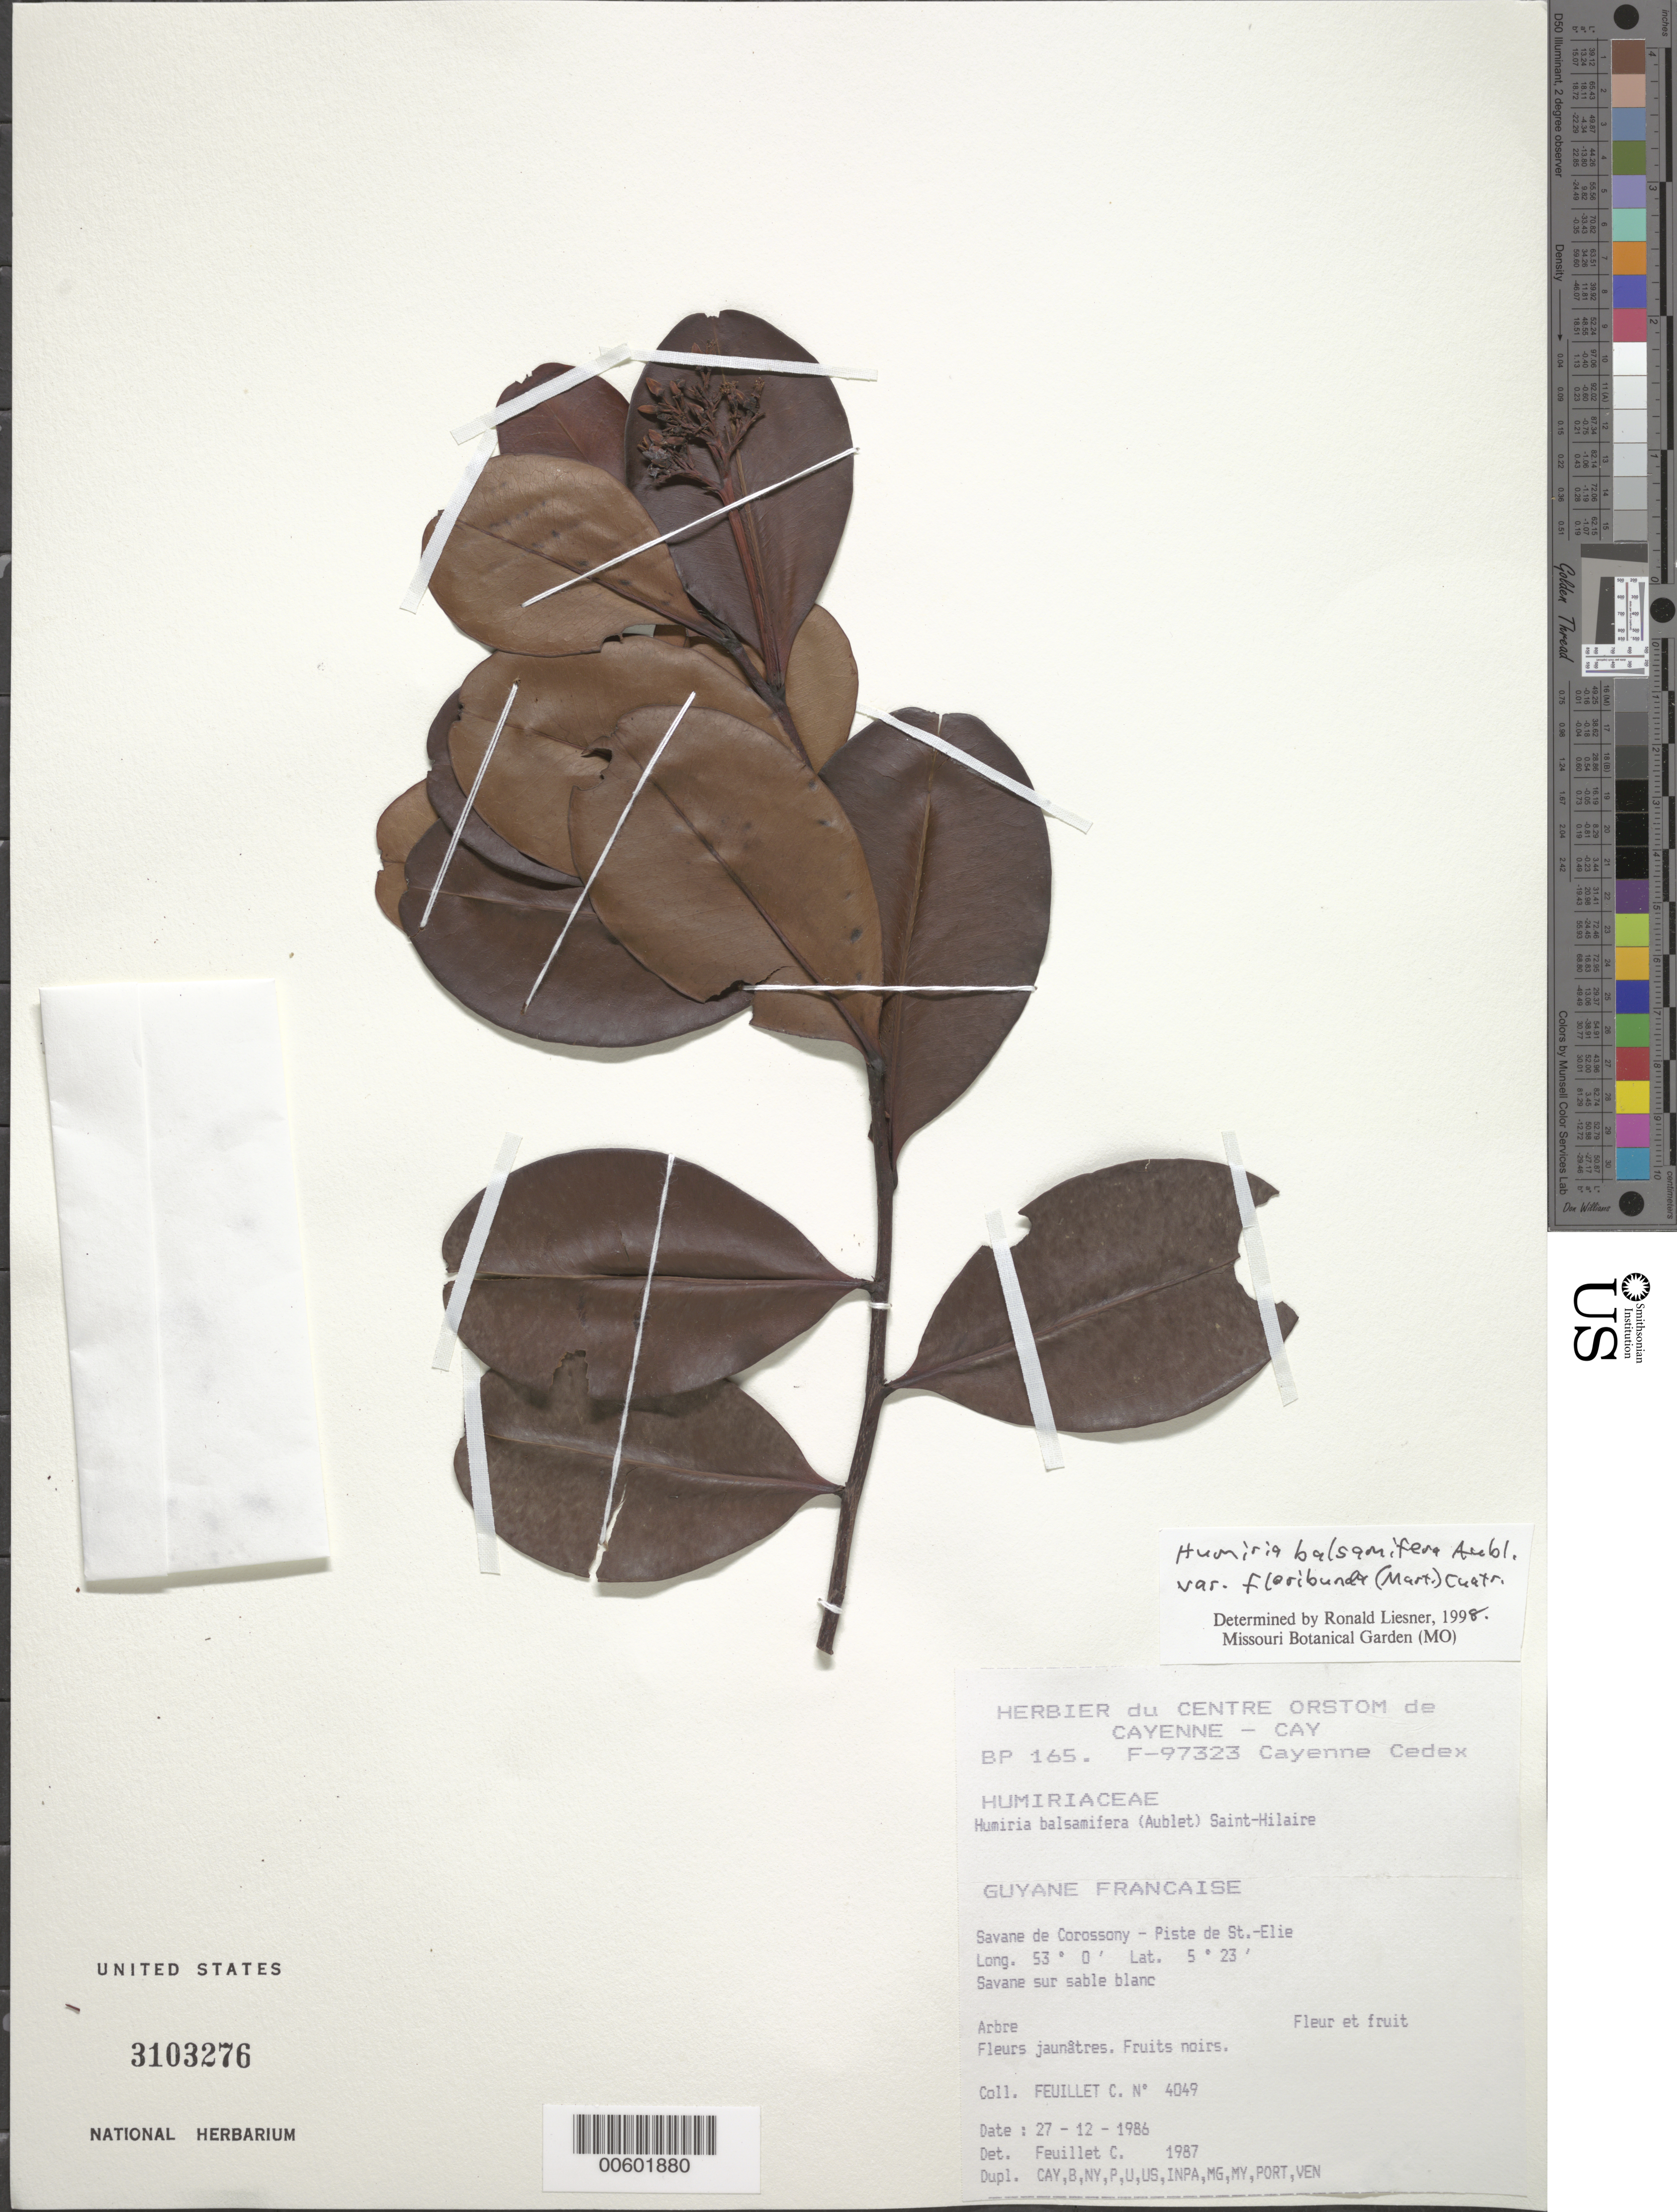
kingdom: Plantae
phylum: Tracheophyta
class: Magnoliopsida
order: Malpighiales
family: Humiriaceae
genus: Humiria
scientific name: Humiria balsamifera var. floribunda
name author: (Mart.) Cuatrec.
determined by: Liesner, R. L.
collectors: C. Feuillet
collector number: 4049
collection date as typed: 27-Dec-96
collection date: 1996-12-27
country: French Guiana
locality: Savane de Corossony, Piste de Saint-Élie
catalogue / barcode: US 3103276